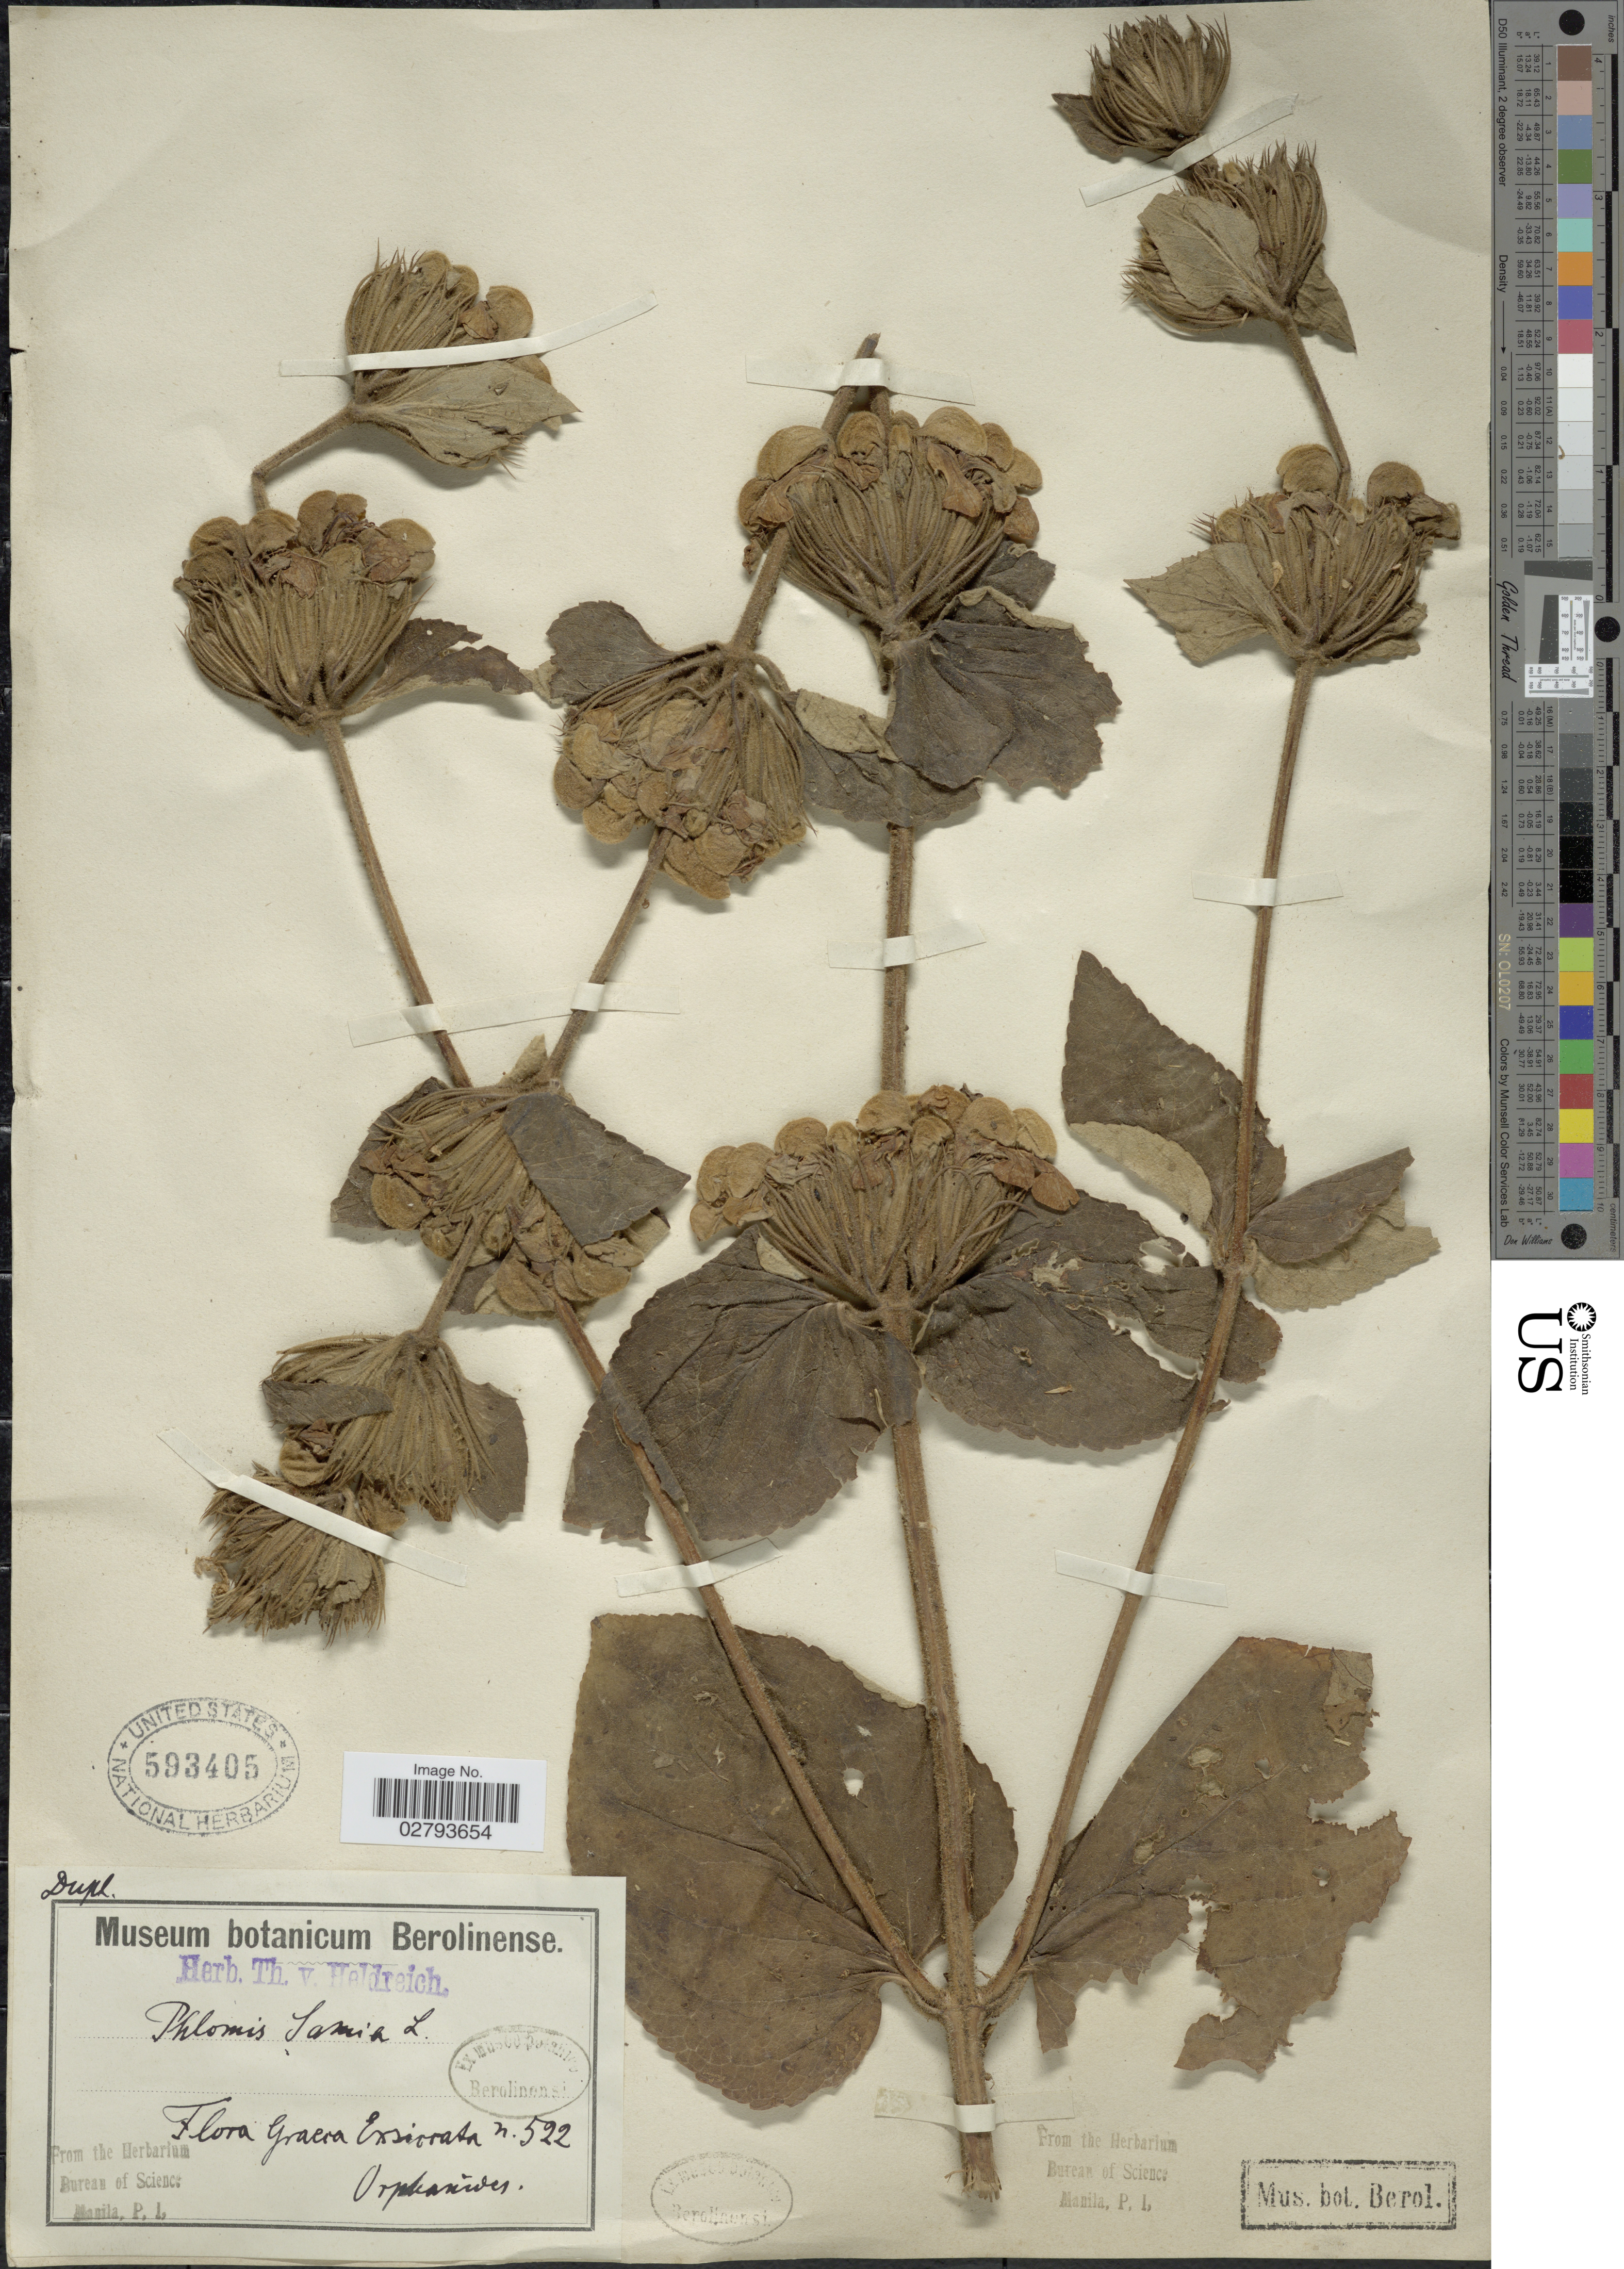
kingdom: Plantae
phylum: Tracheophyta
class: Magnoliopsida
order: Lamiales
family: Lamiaceae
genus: Phlomis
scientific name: Phlomis samia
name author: L.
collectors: Orphanides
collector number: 522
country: Greece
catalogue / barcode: US 593405